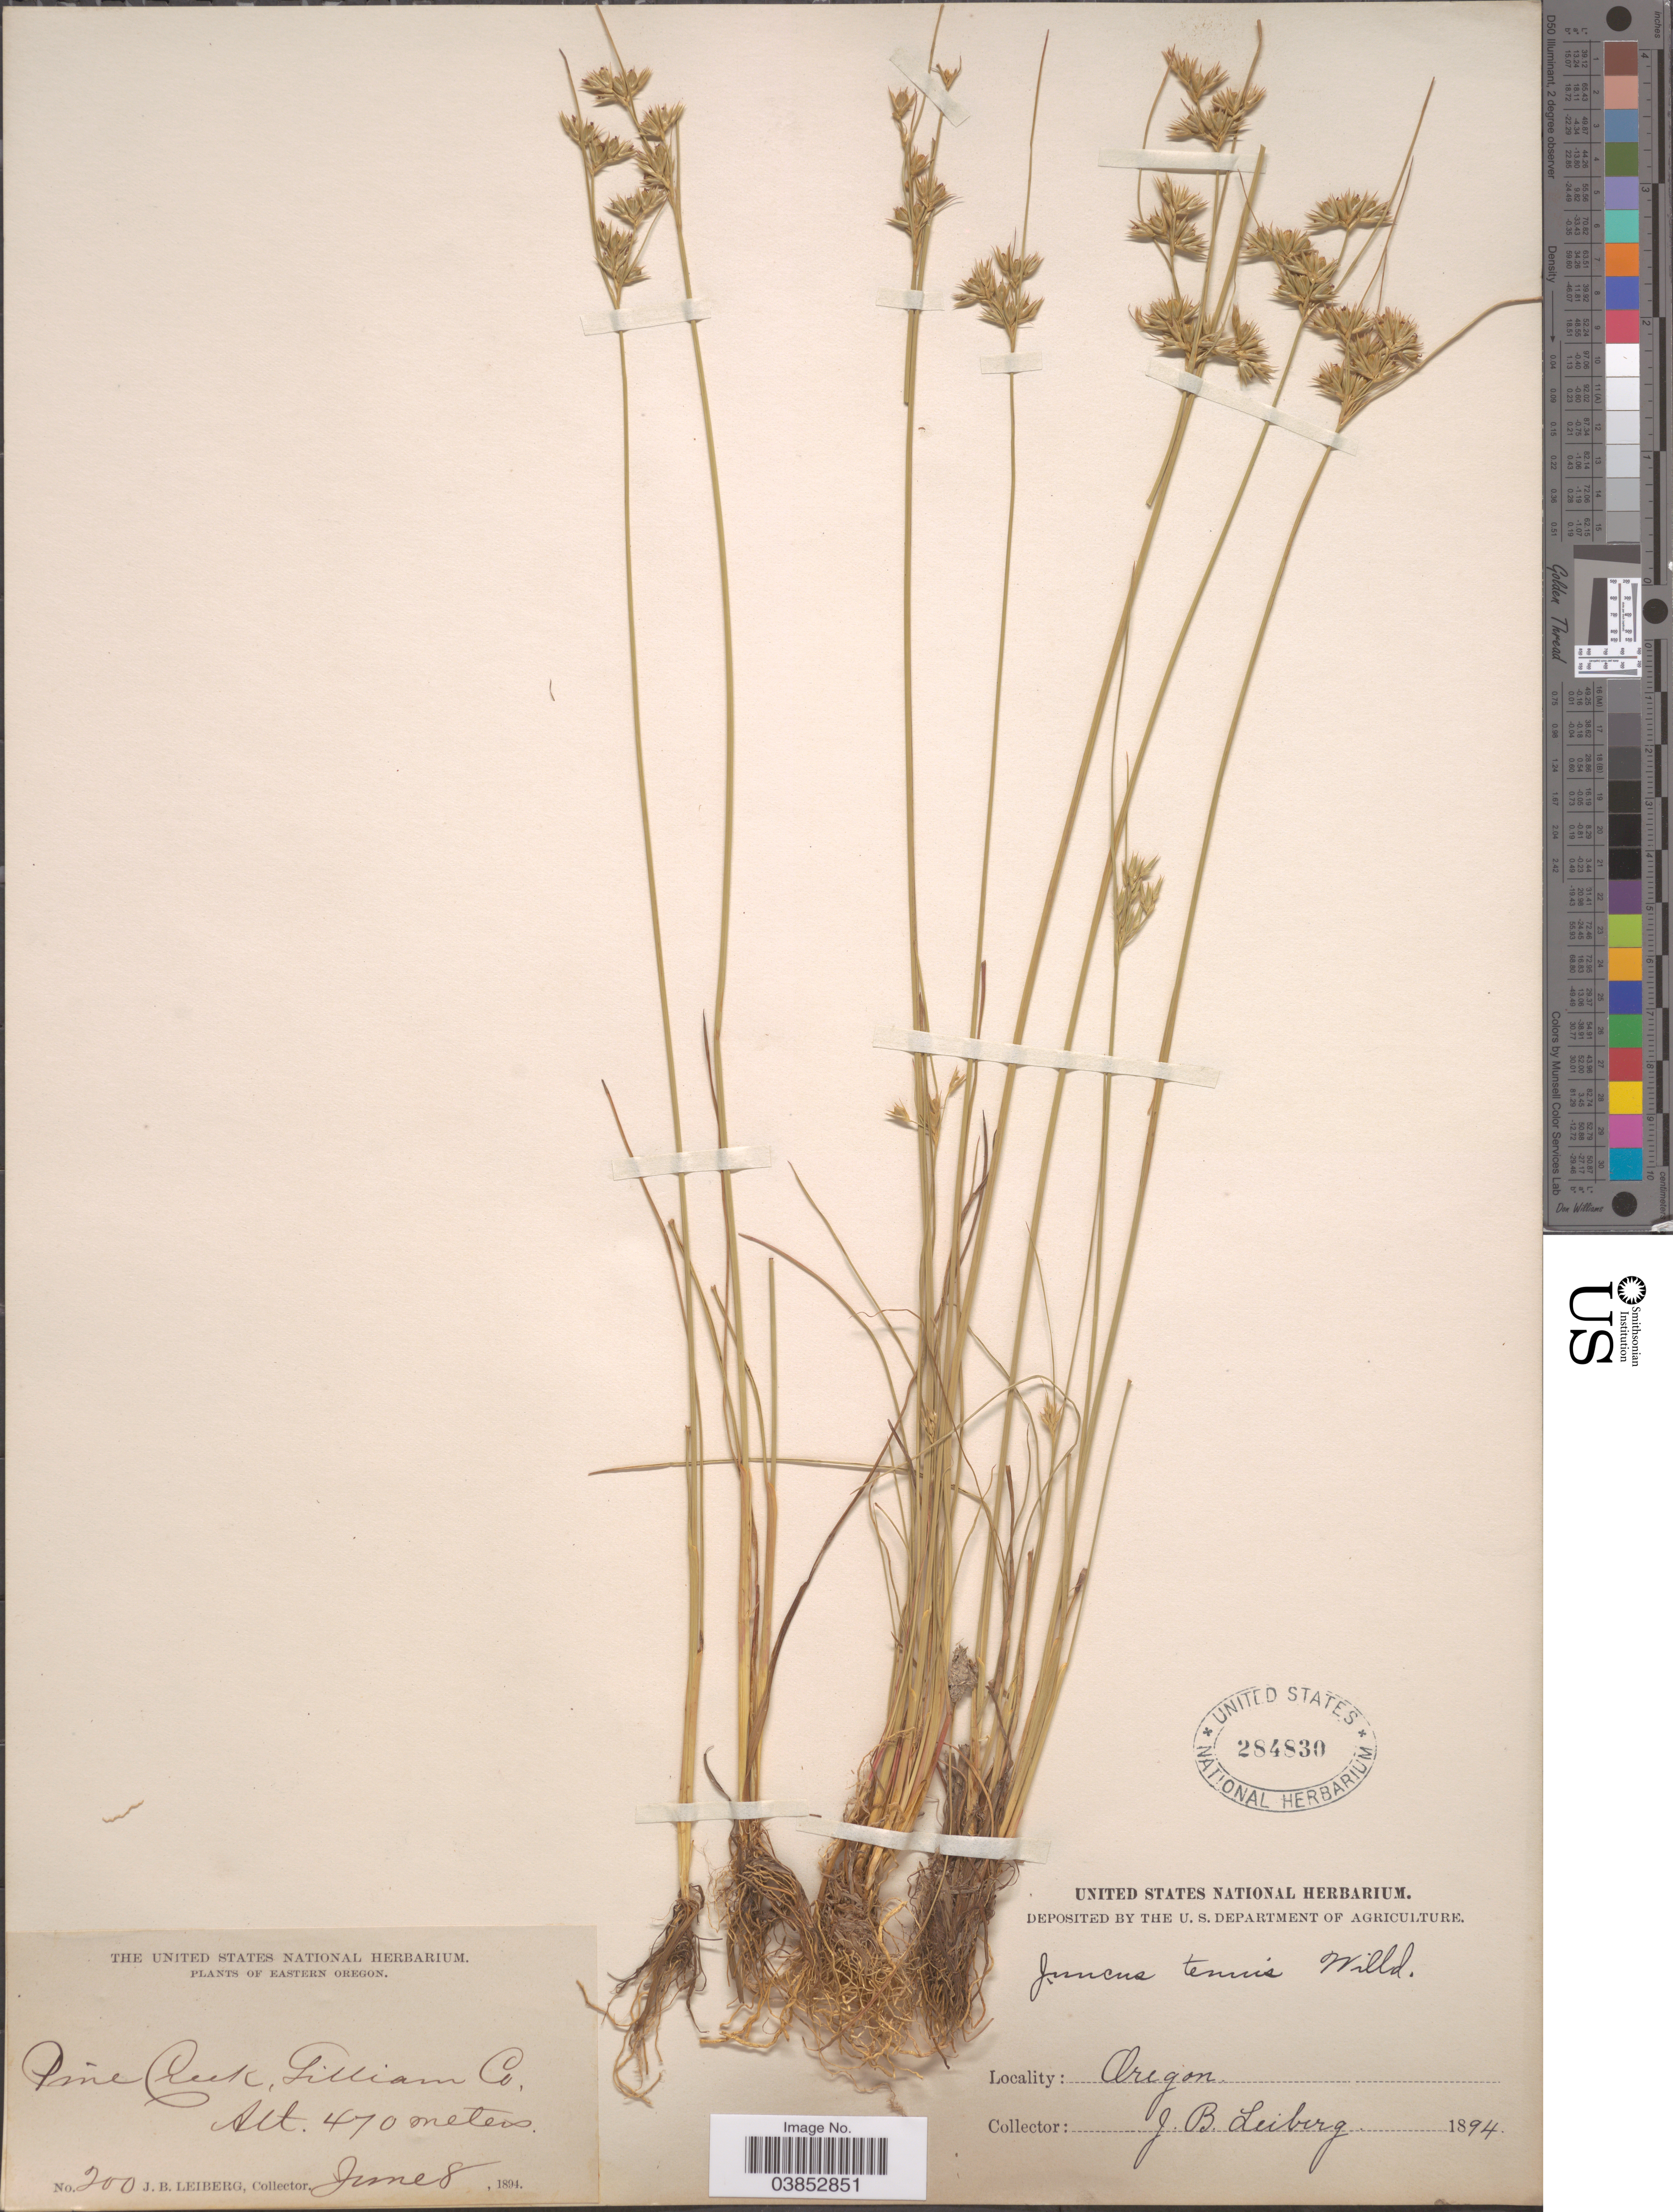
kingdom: Plantae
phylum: Tracheophyta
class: Liliopsida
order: Poales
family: Juncaceae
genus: Juncus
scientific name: Juncus dudleyi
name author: Wiegand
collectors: J. B. Leiberg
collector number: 200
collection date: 1894-06-08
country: United States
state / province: Oregon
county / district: Wheeler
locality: Eastern Oregon. Pine Creek, Gilliam Co.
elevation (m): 470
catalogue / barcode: US 284830